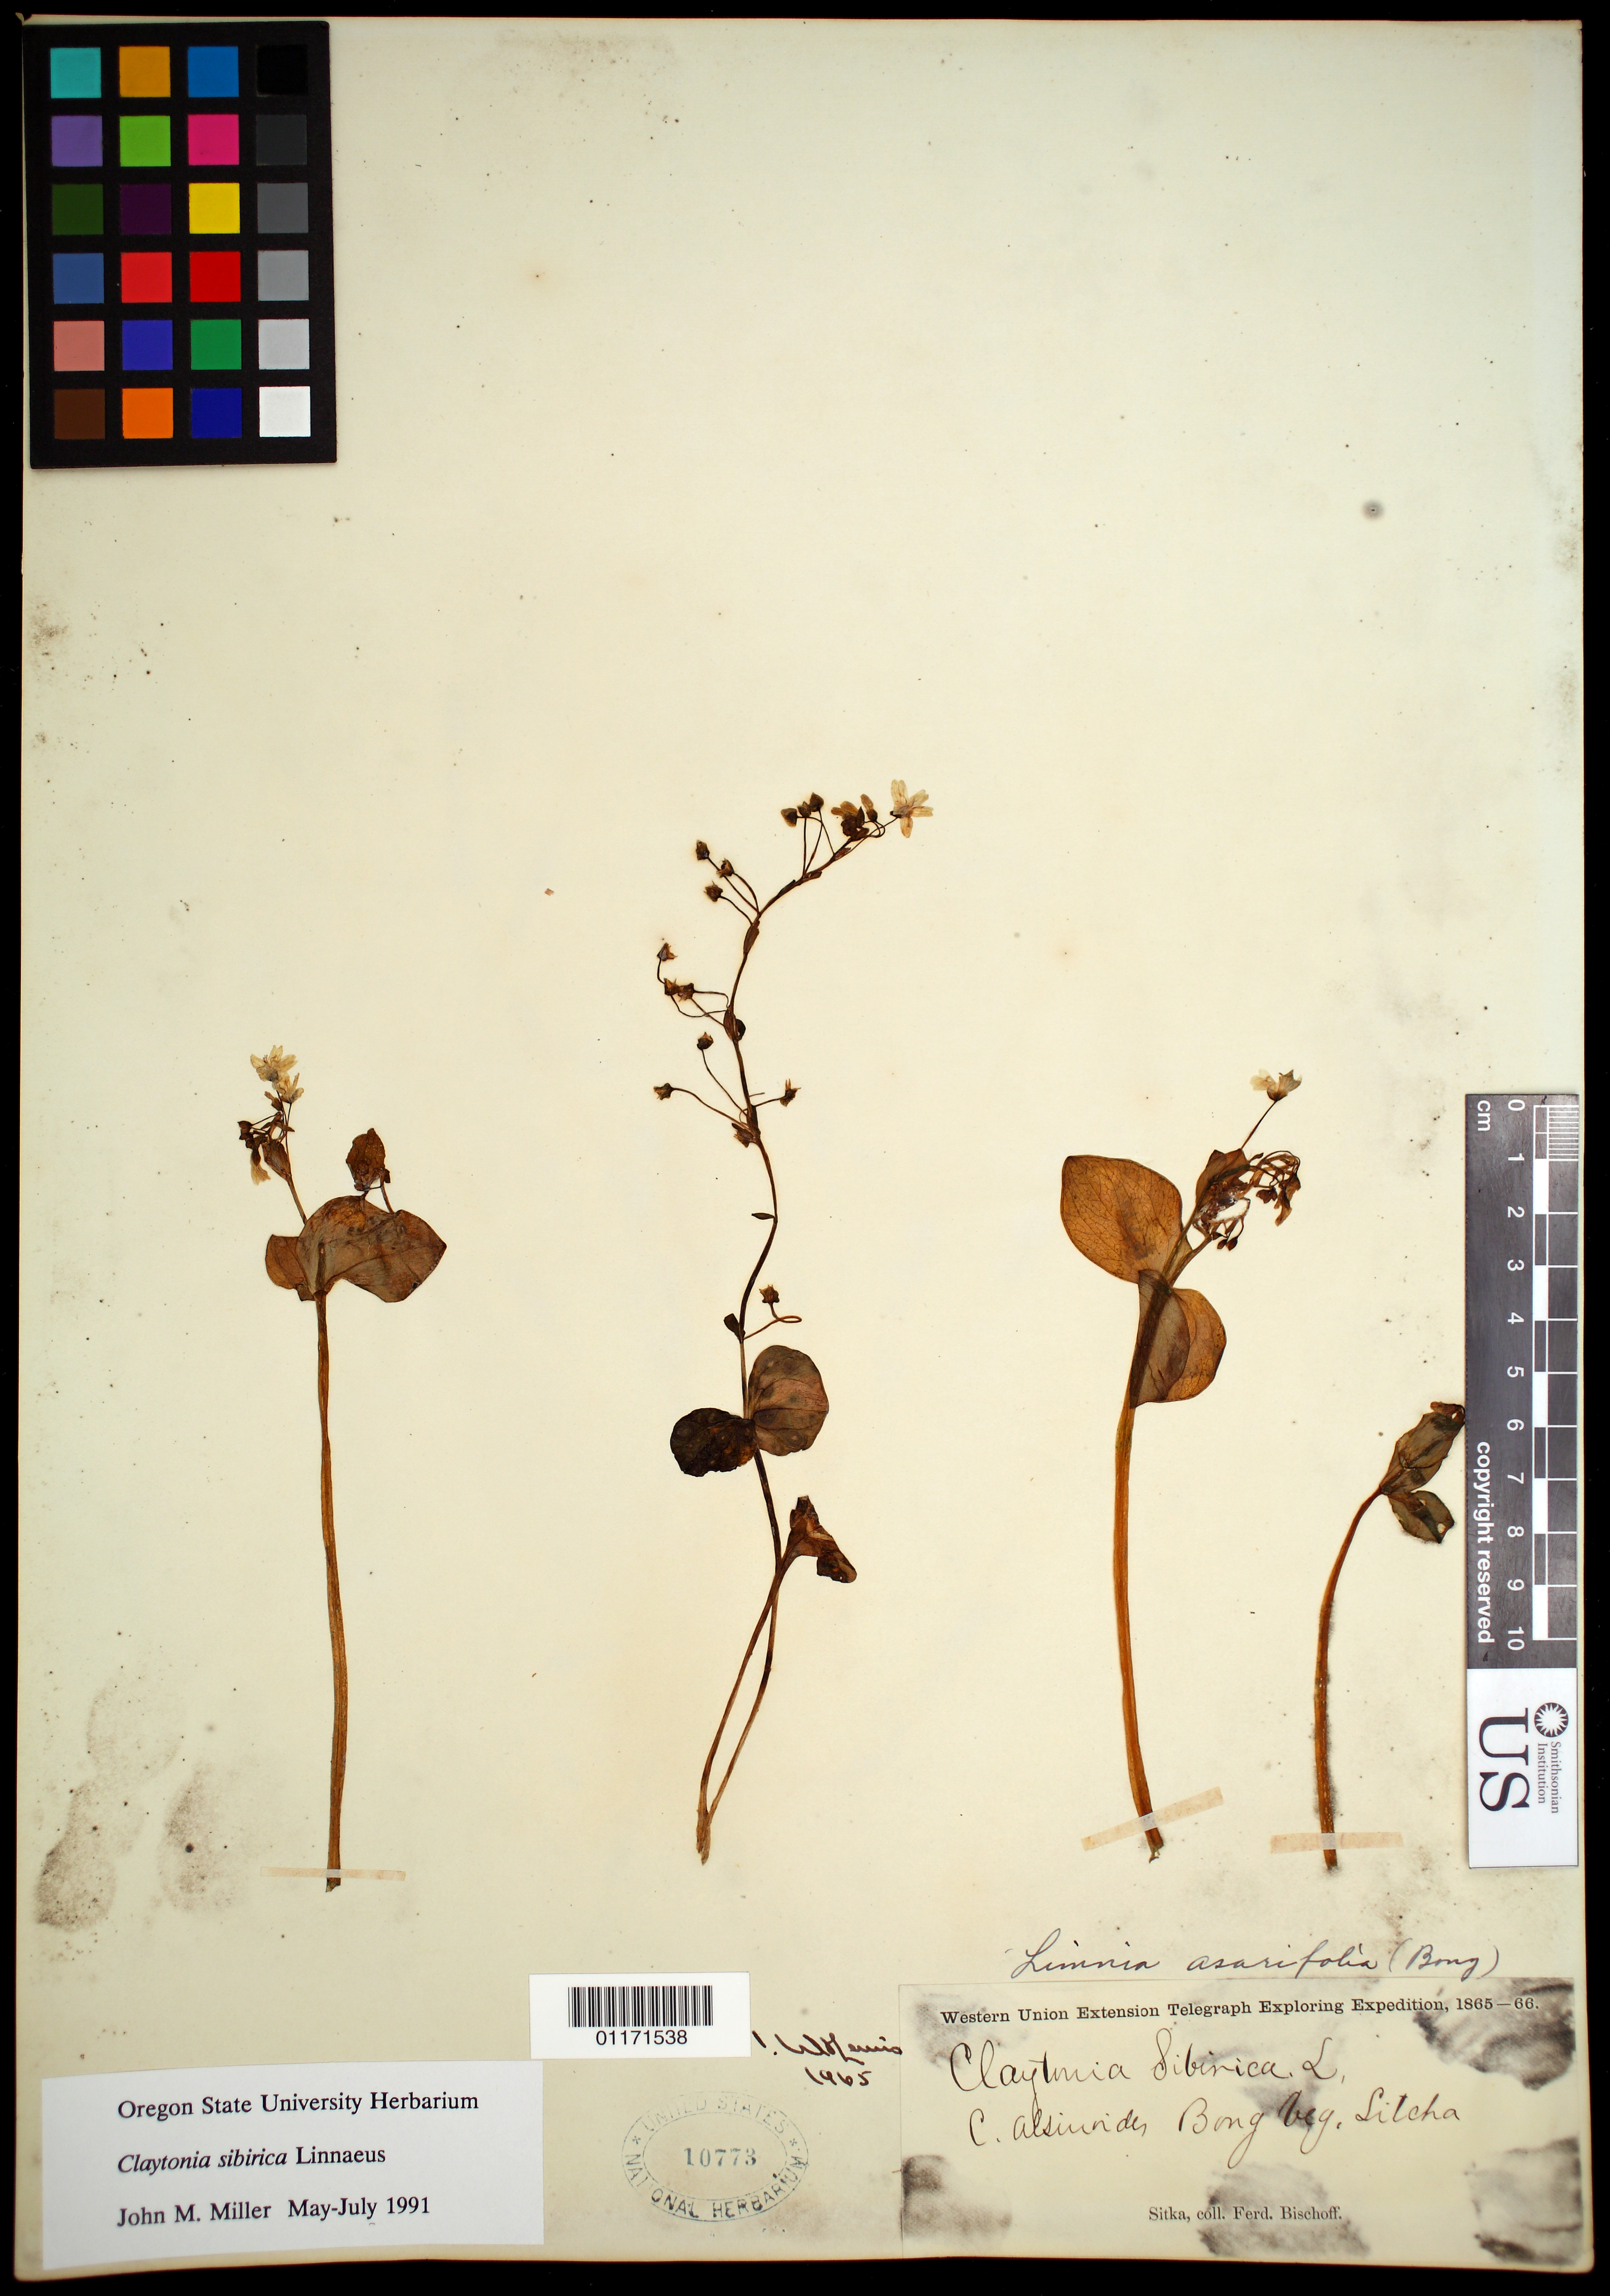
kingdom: Plantae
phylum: Tracheophyta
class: Magnoliopsida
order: Caryophyllales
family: Montiaceae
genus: Claytonia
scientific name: Claytonia sibirica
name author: L.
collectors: F. Bischoff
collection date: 1865/1866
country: United States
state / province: Alaska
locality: Sitka.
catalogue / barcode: US 10773